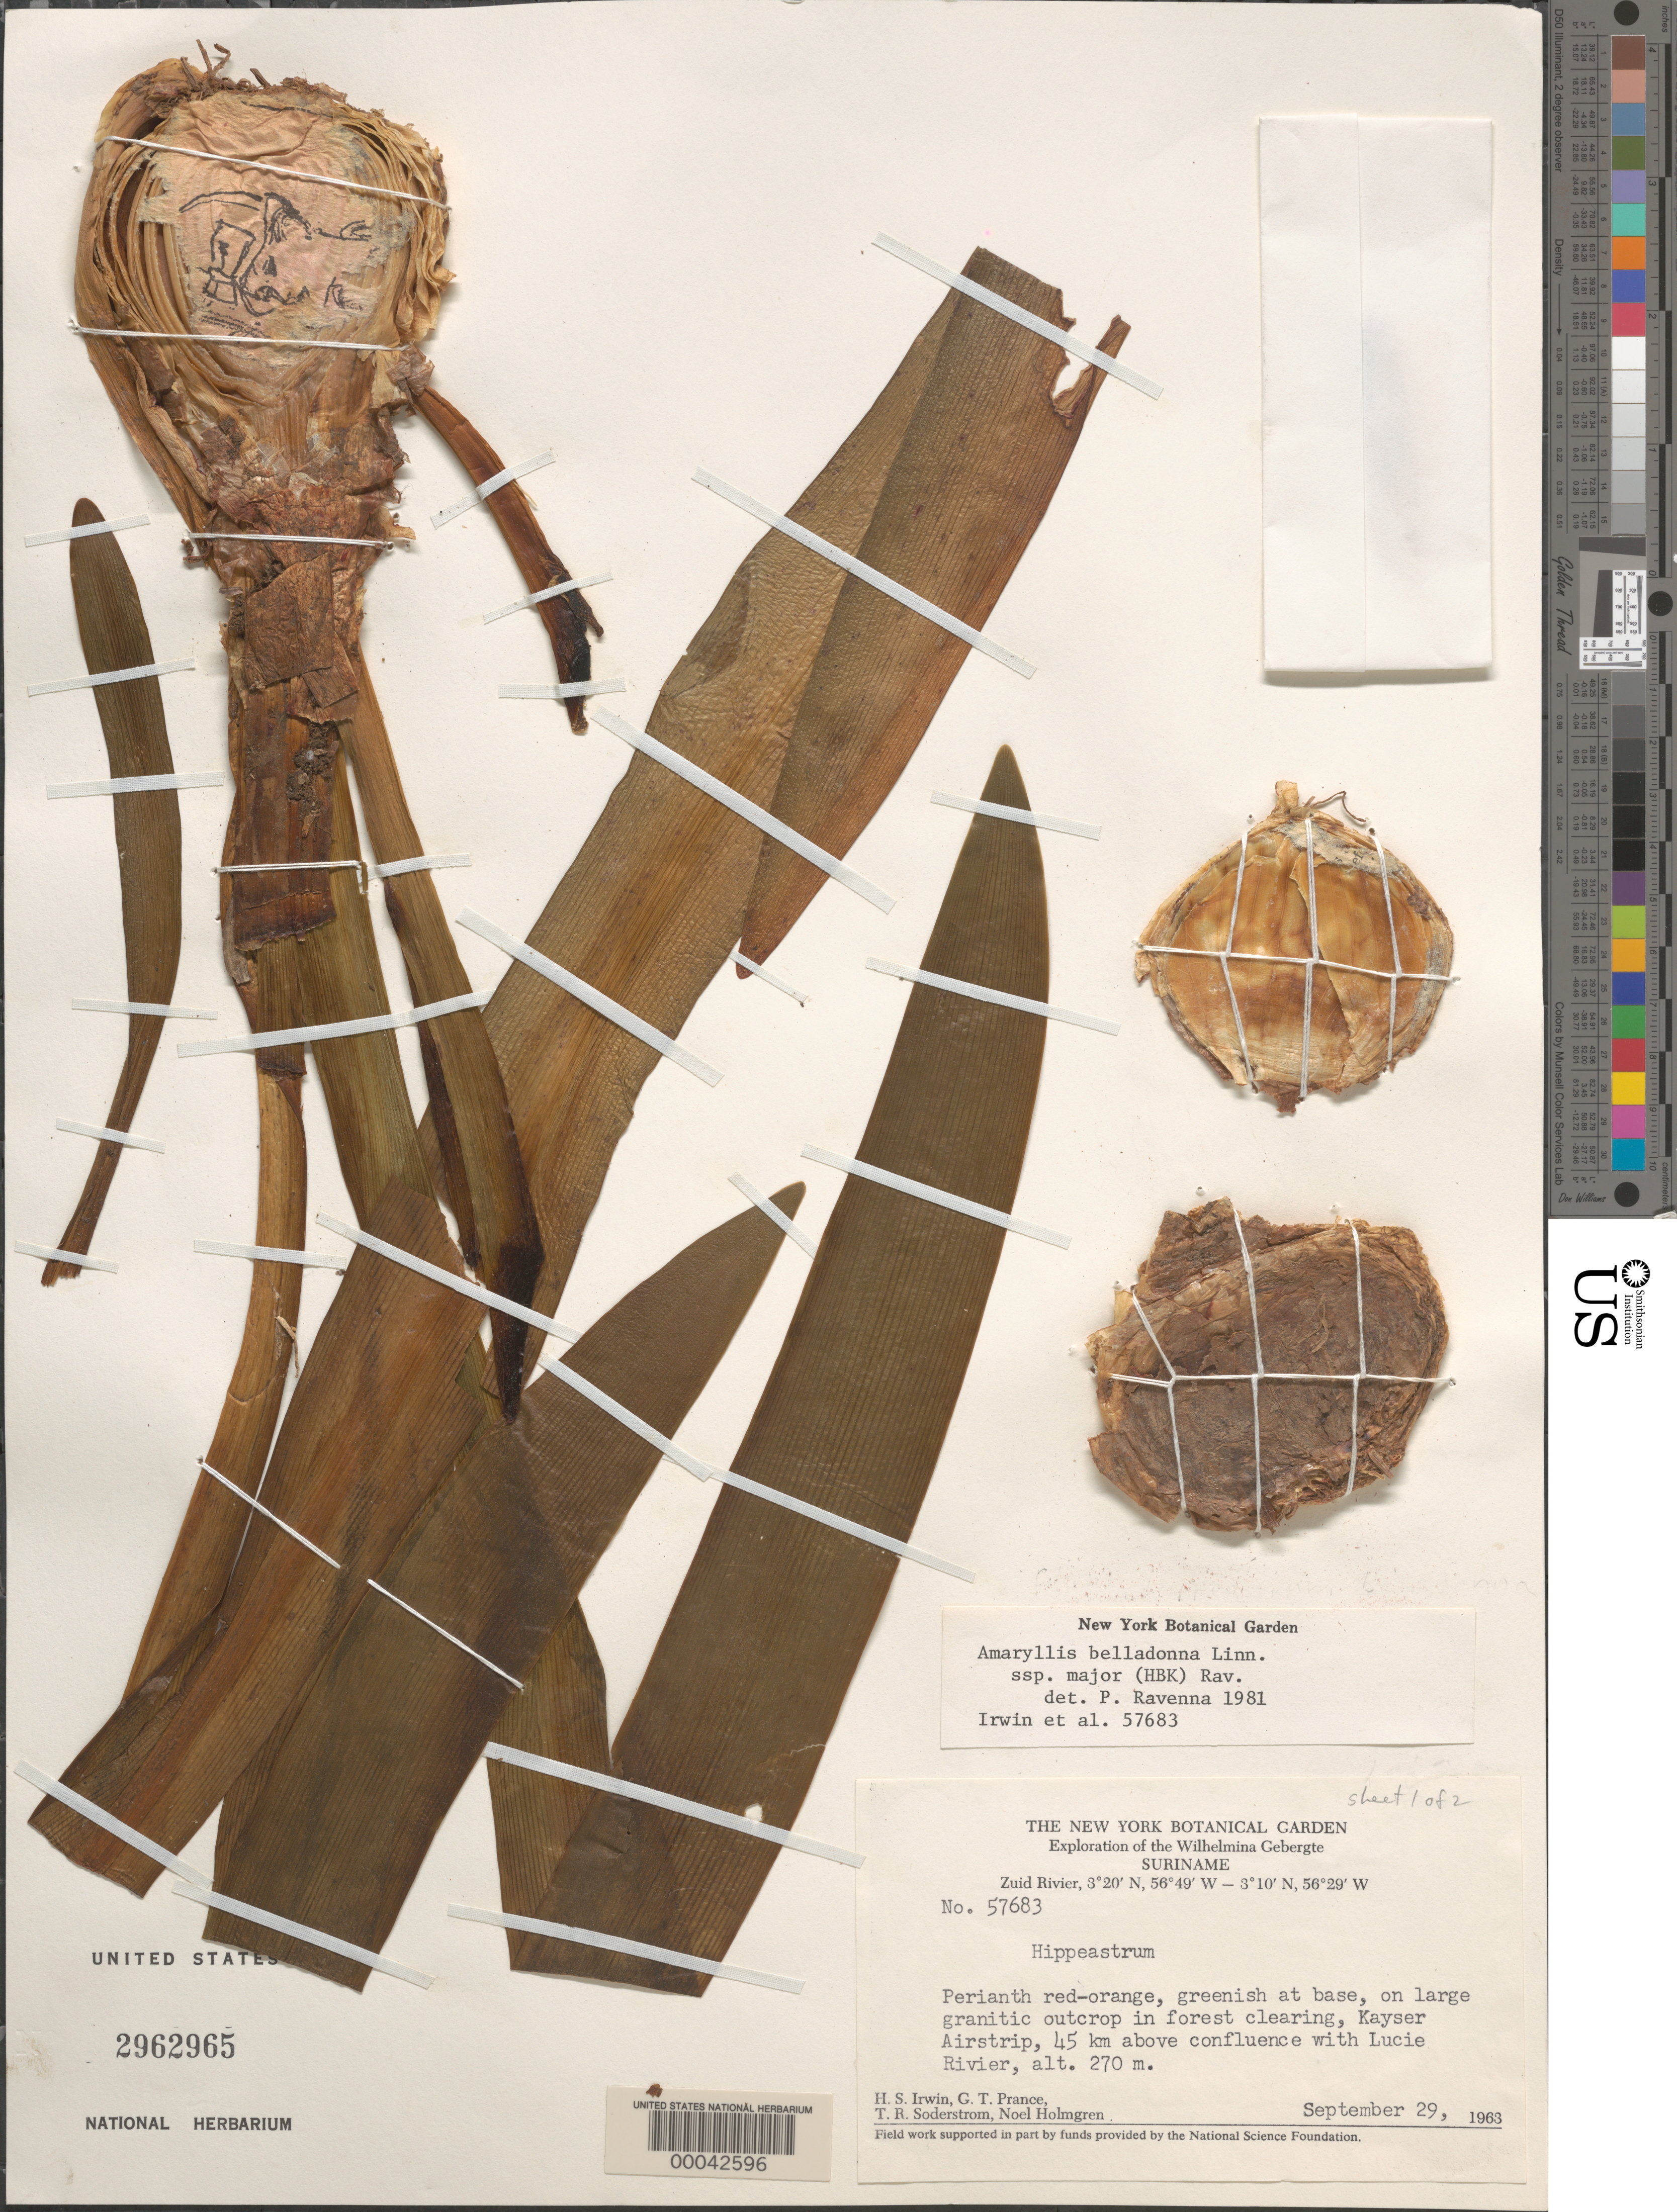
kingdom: Plantae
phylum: Tracheophyta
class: Liliopsida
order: Asparagales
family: Amaryllidaceae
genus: Hippeastrum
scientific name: Hippeastrum puniceum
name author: (Lam.) Voss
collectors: H. Irwin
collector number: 57893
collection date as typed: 29 Sep 1963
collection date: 1963-09-29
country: Suriname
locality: Zuid river; kayser airstrip, 45 km above confluence w/ lucie river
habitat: On large granitic outcrop in forest clearing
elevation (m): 270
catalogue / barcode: US 2962965